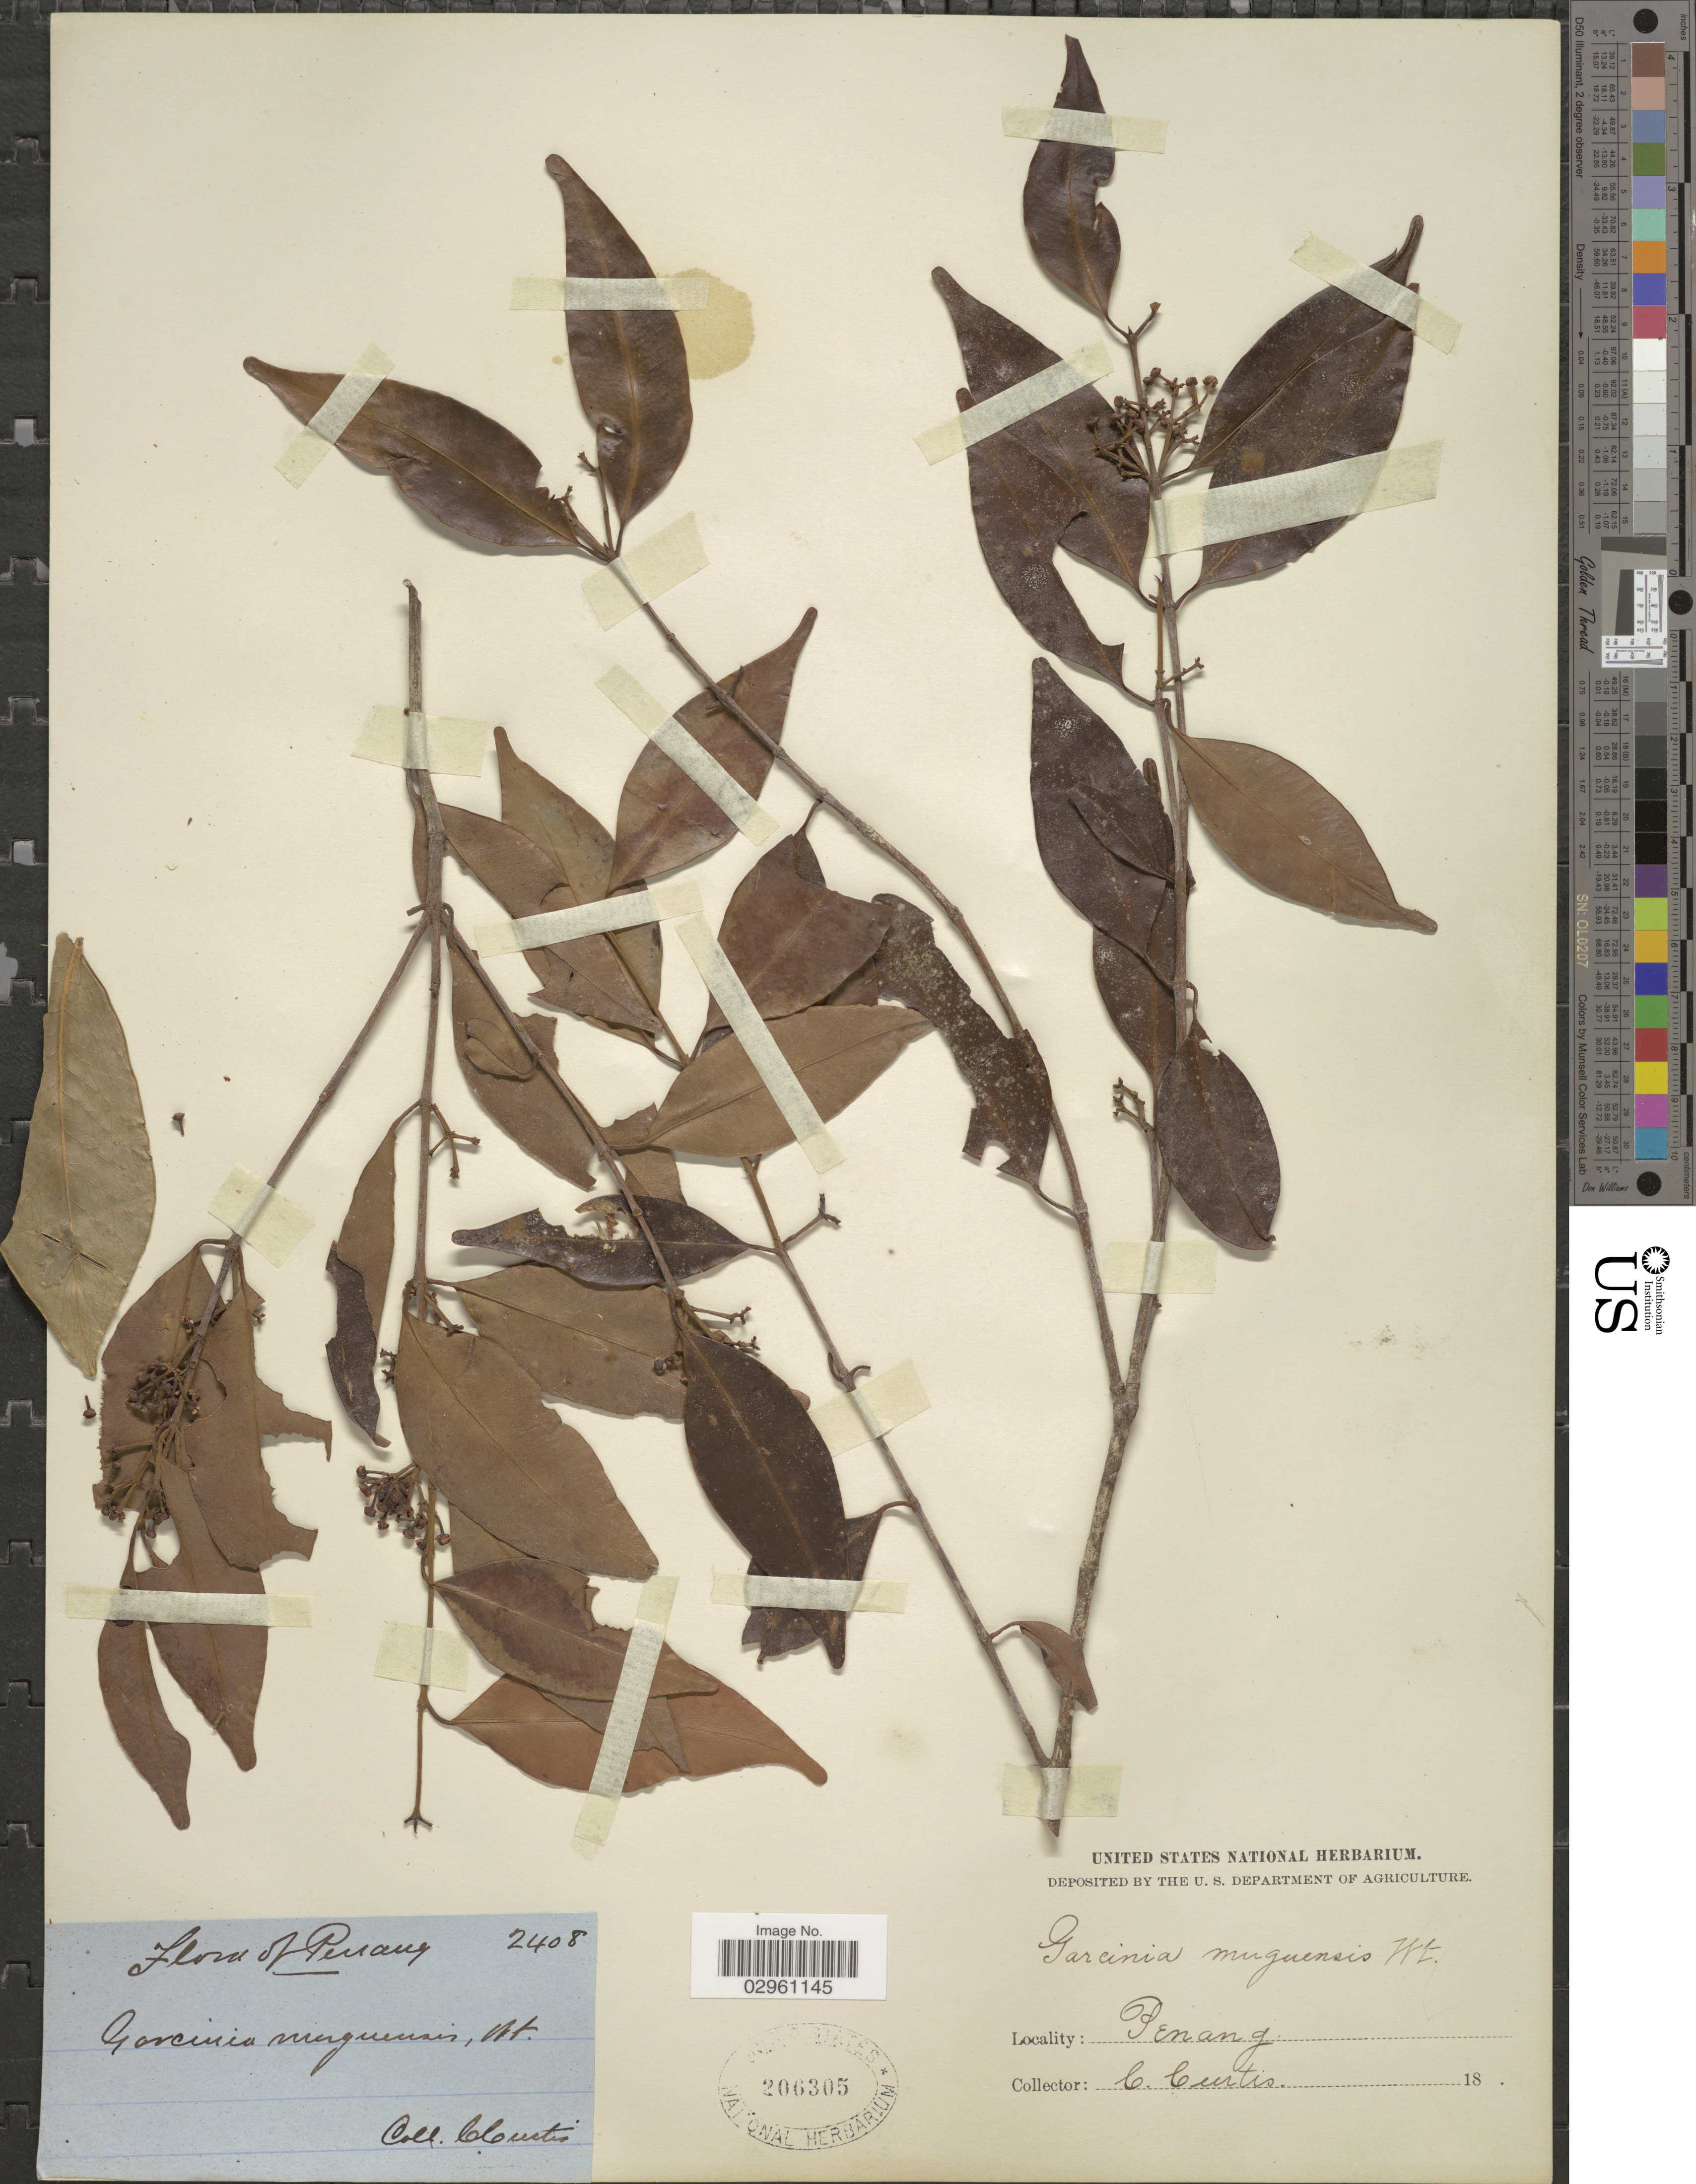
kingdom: Plantae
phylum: Tracheophyta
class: Magnoliopsida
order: Malpighiales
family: Clusiaceae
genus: Garcinia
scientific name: Garcinia merguensis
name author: Wight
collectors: C. Curtis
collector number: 2408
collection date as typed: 18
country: Malaysia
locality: Penang.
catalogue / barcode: US 260305